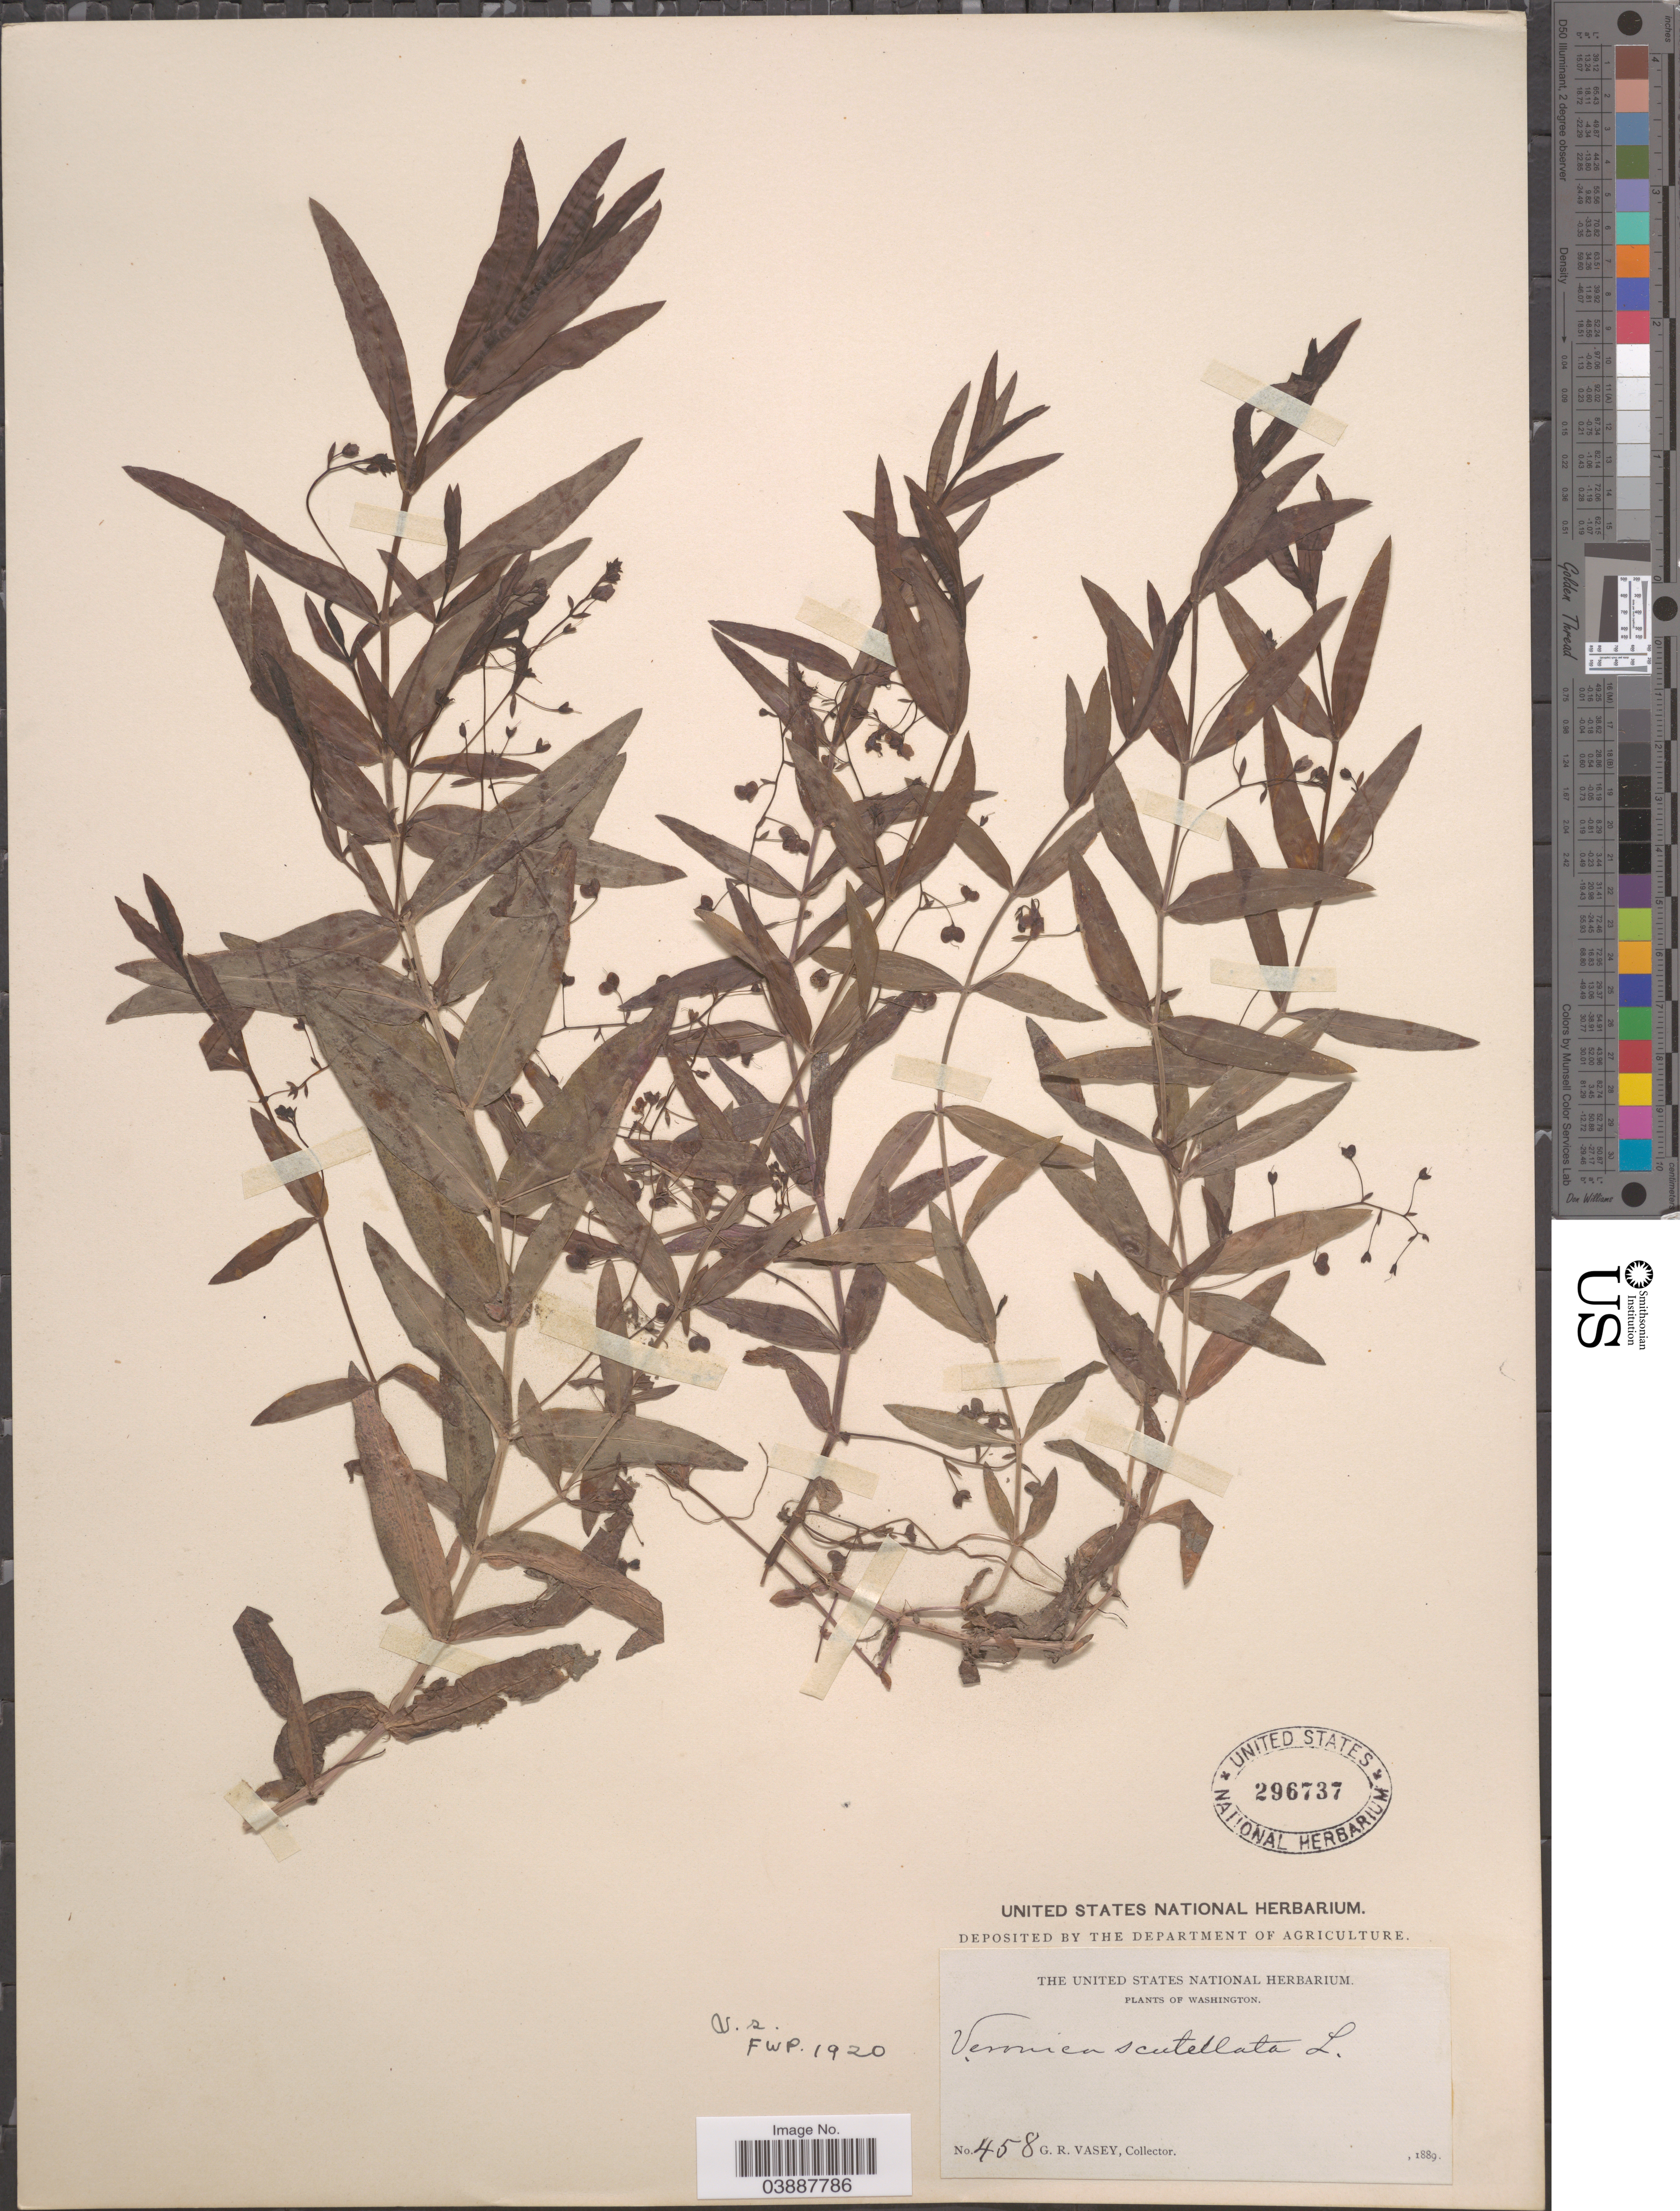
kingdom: Plantae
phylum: Tracheophyta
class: Magnoliopsida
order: Lamiales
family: Plantaginaceae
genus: Veronica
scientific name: Veronica scutellata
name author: L.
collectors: G. R. Vasey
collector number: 458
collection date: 1889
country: United States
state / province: Washington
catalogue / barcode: US 296737